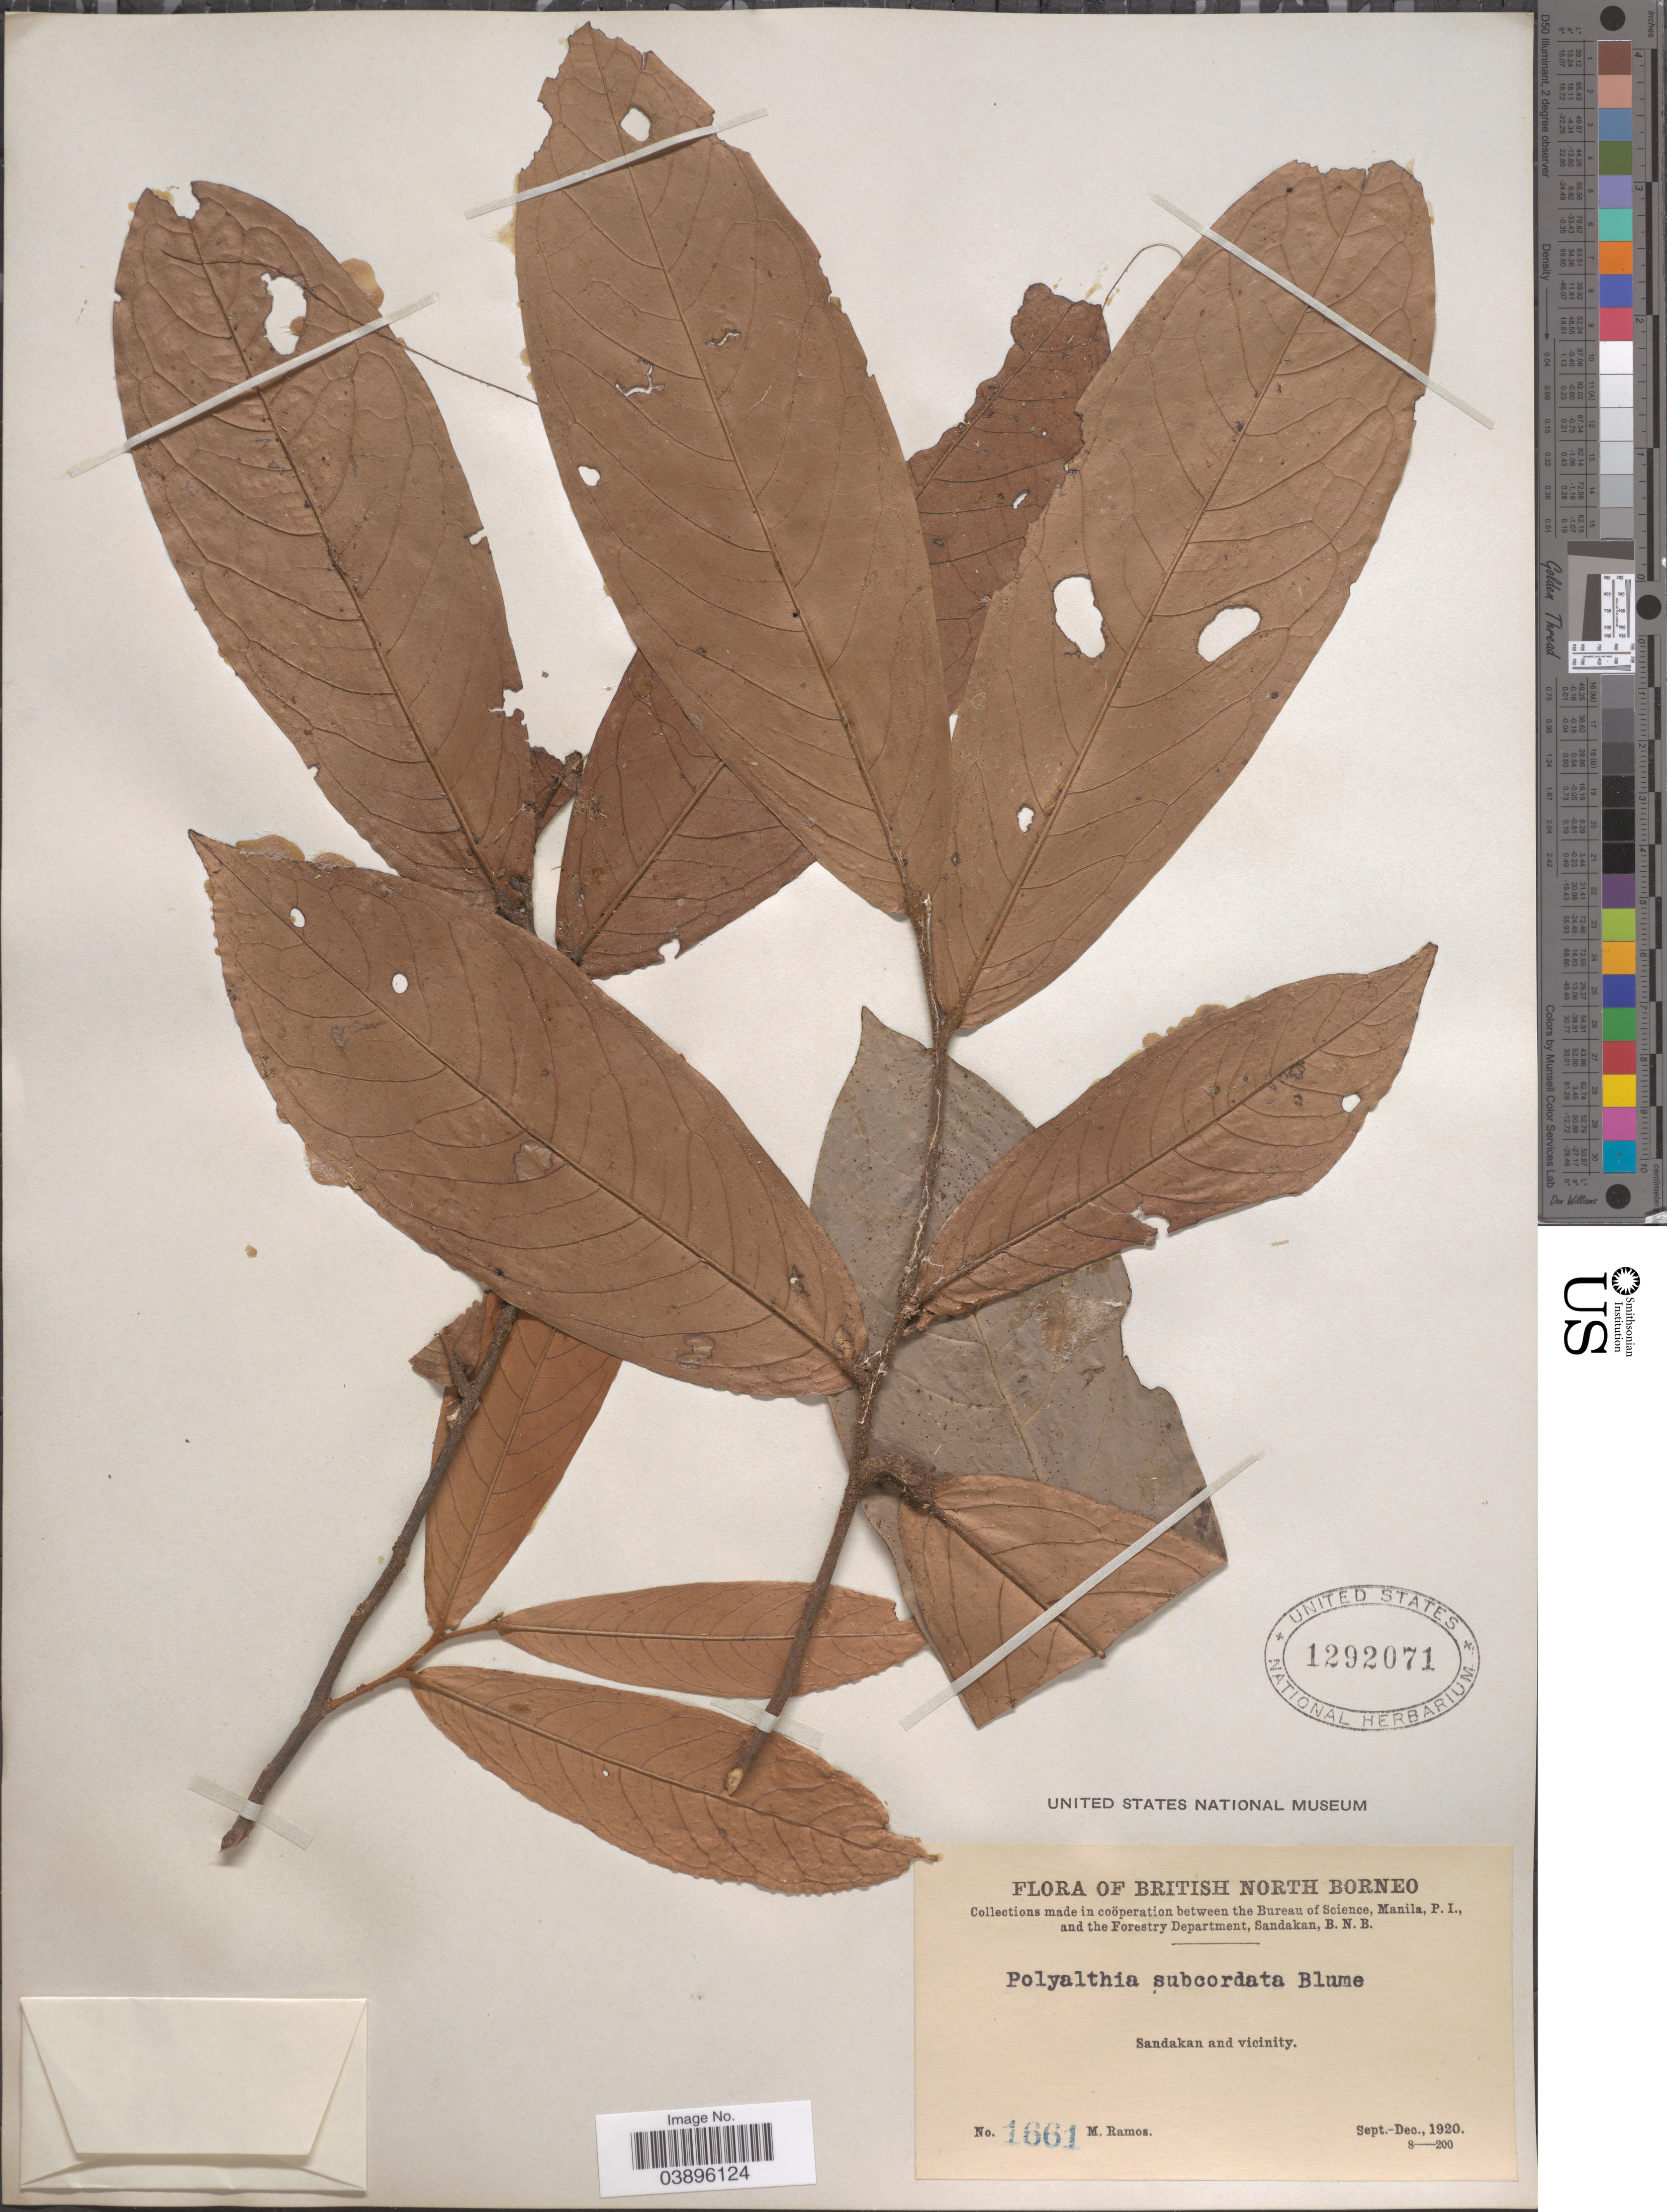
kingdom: Plantae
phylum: Tracheophyta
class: Magnoliopsida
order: Magnoliales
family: Annonaceae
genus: Polyalthia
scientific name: Polyalthia subcordata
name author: (Blume) Blume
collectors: M. Ramos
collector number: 1661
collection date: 1920-09/1920-12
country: Malaysia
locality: British North Borneo. Sandakan and vicinity.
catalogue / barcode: US 1292071